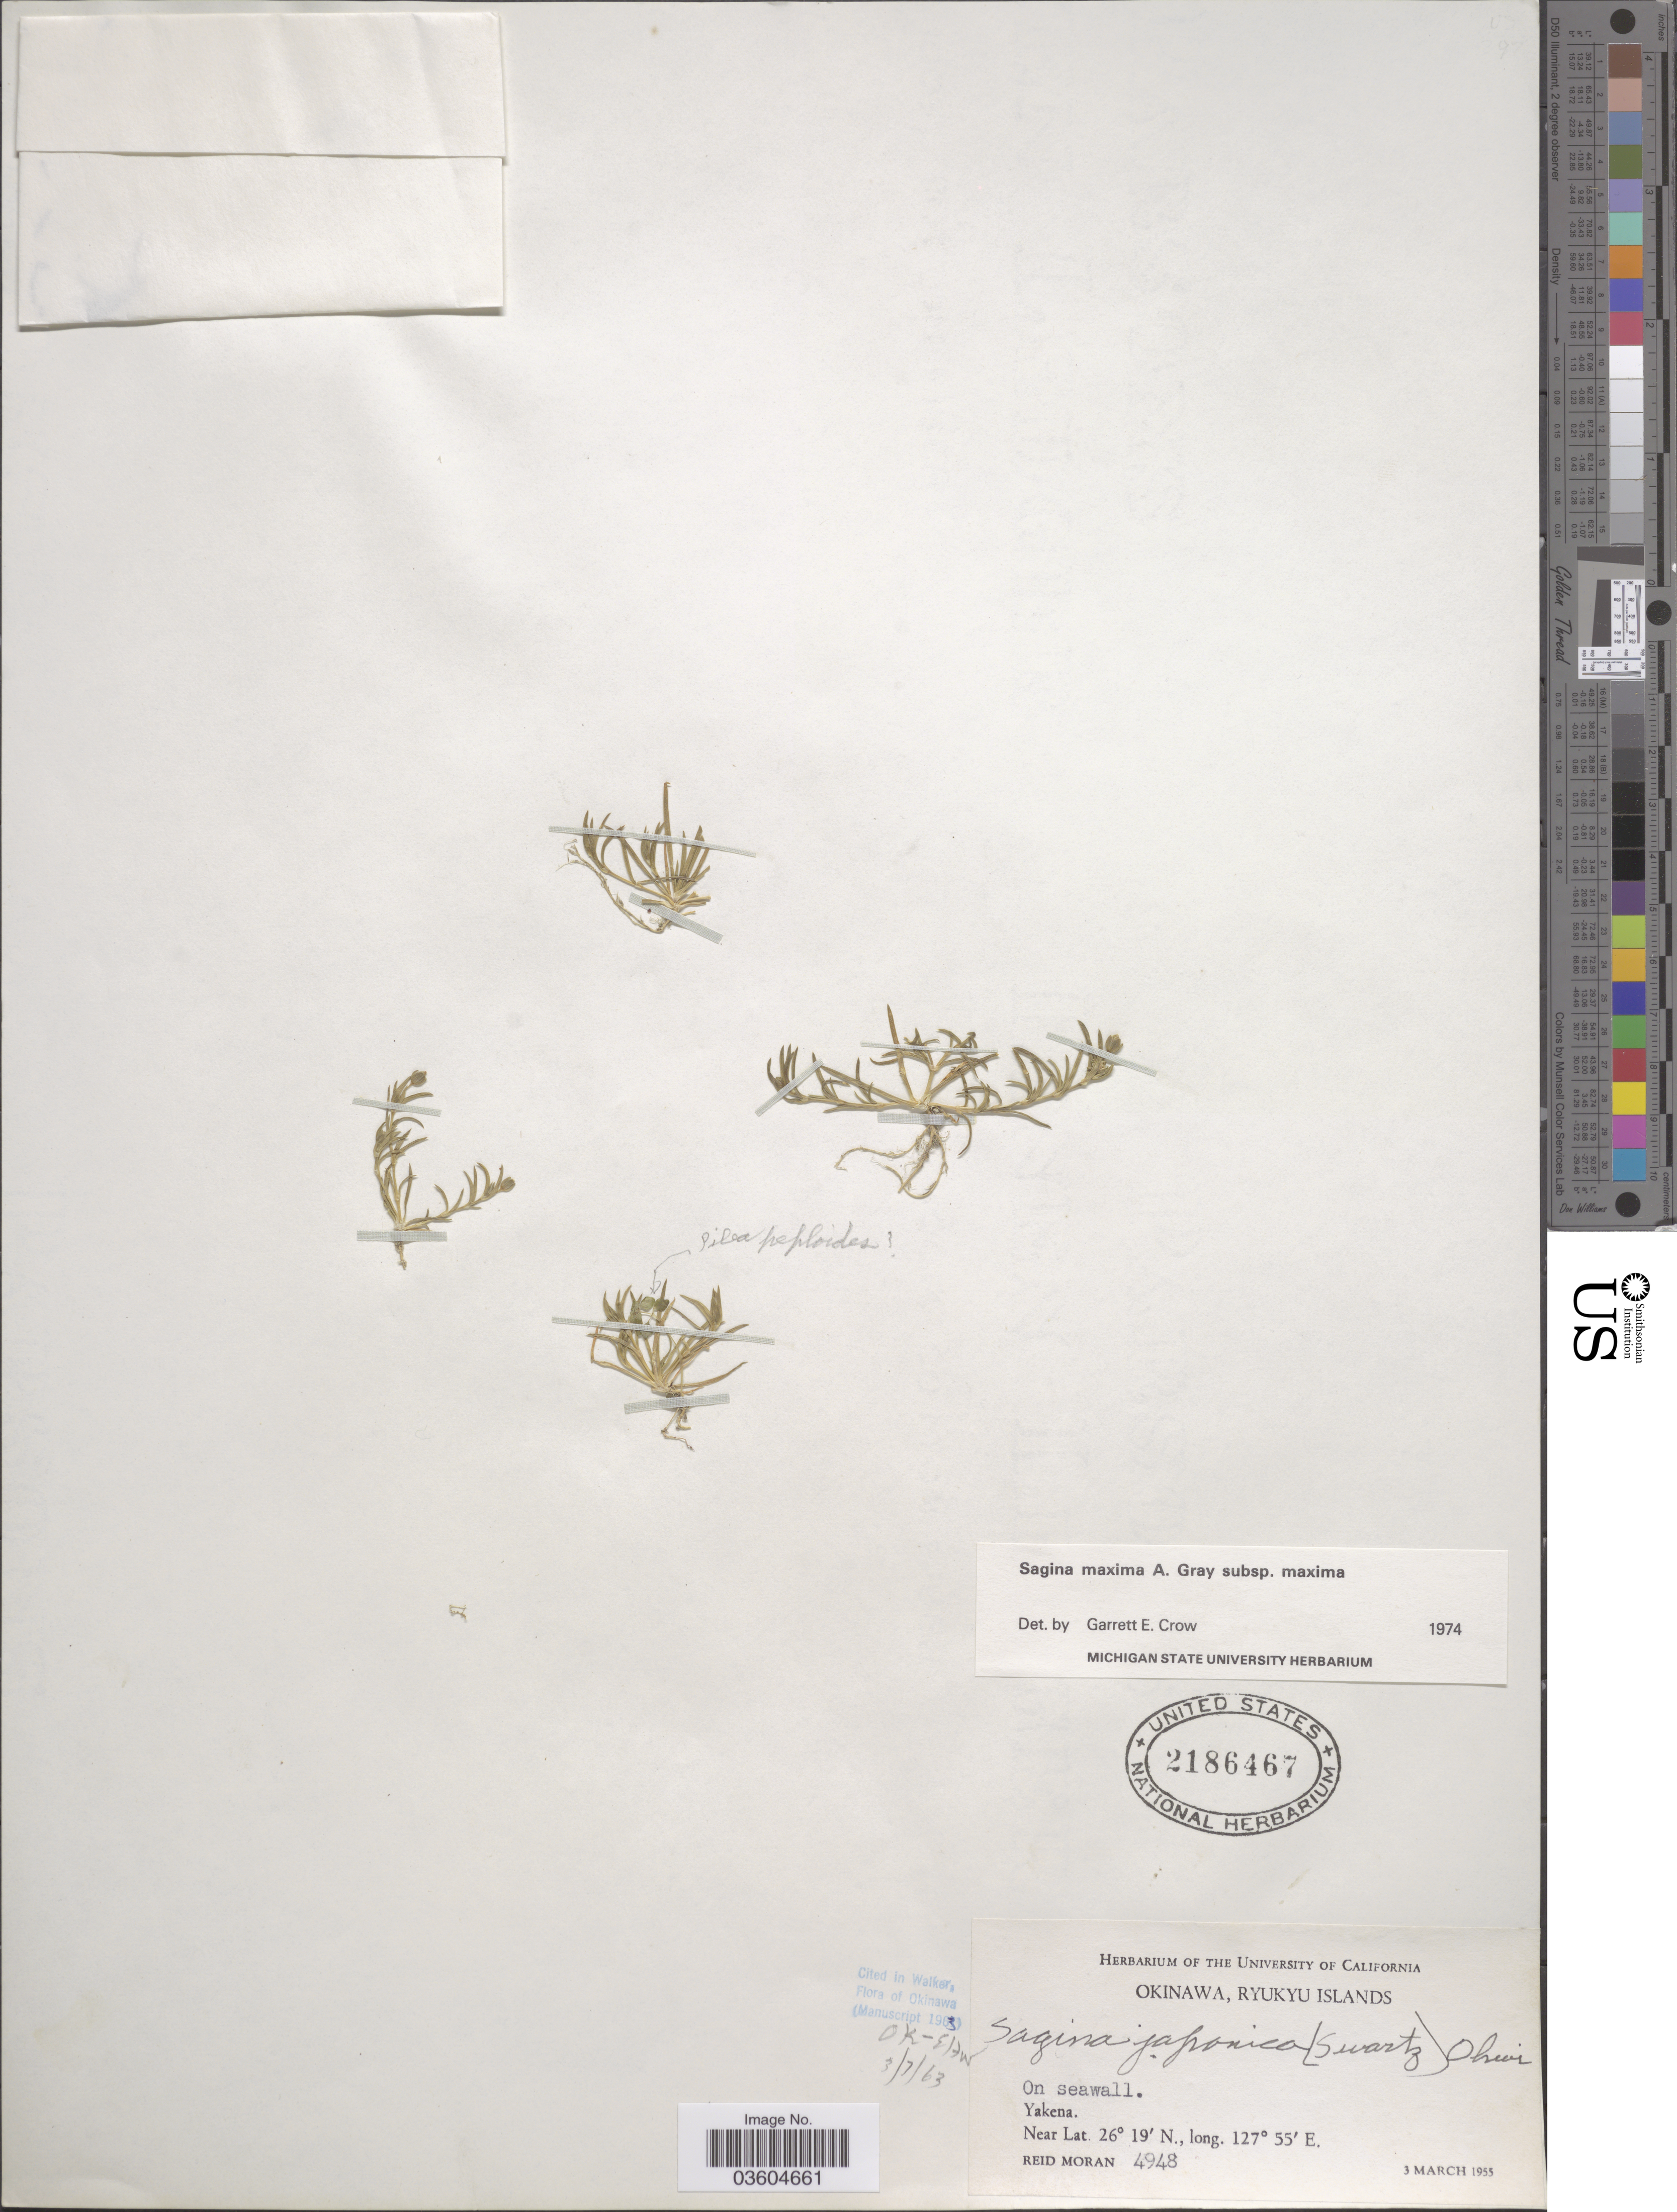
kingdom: Plantae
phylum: Tracheophyta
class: Magnoliopsida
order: Caryophyllales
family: Caryophyllaceae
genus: Sagina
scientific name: Sagina maxima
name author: A. Gray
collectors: R. Moran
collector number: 4948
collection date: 1955-03-03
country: Japan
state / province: Okinawa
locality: Ryukyu Islands. Yakena.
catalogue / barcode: US 2186467